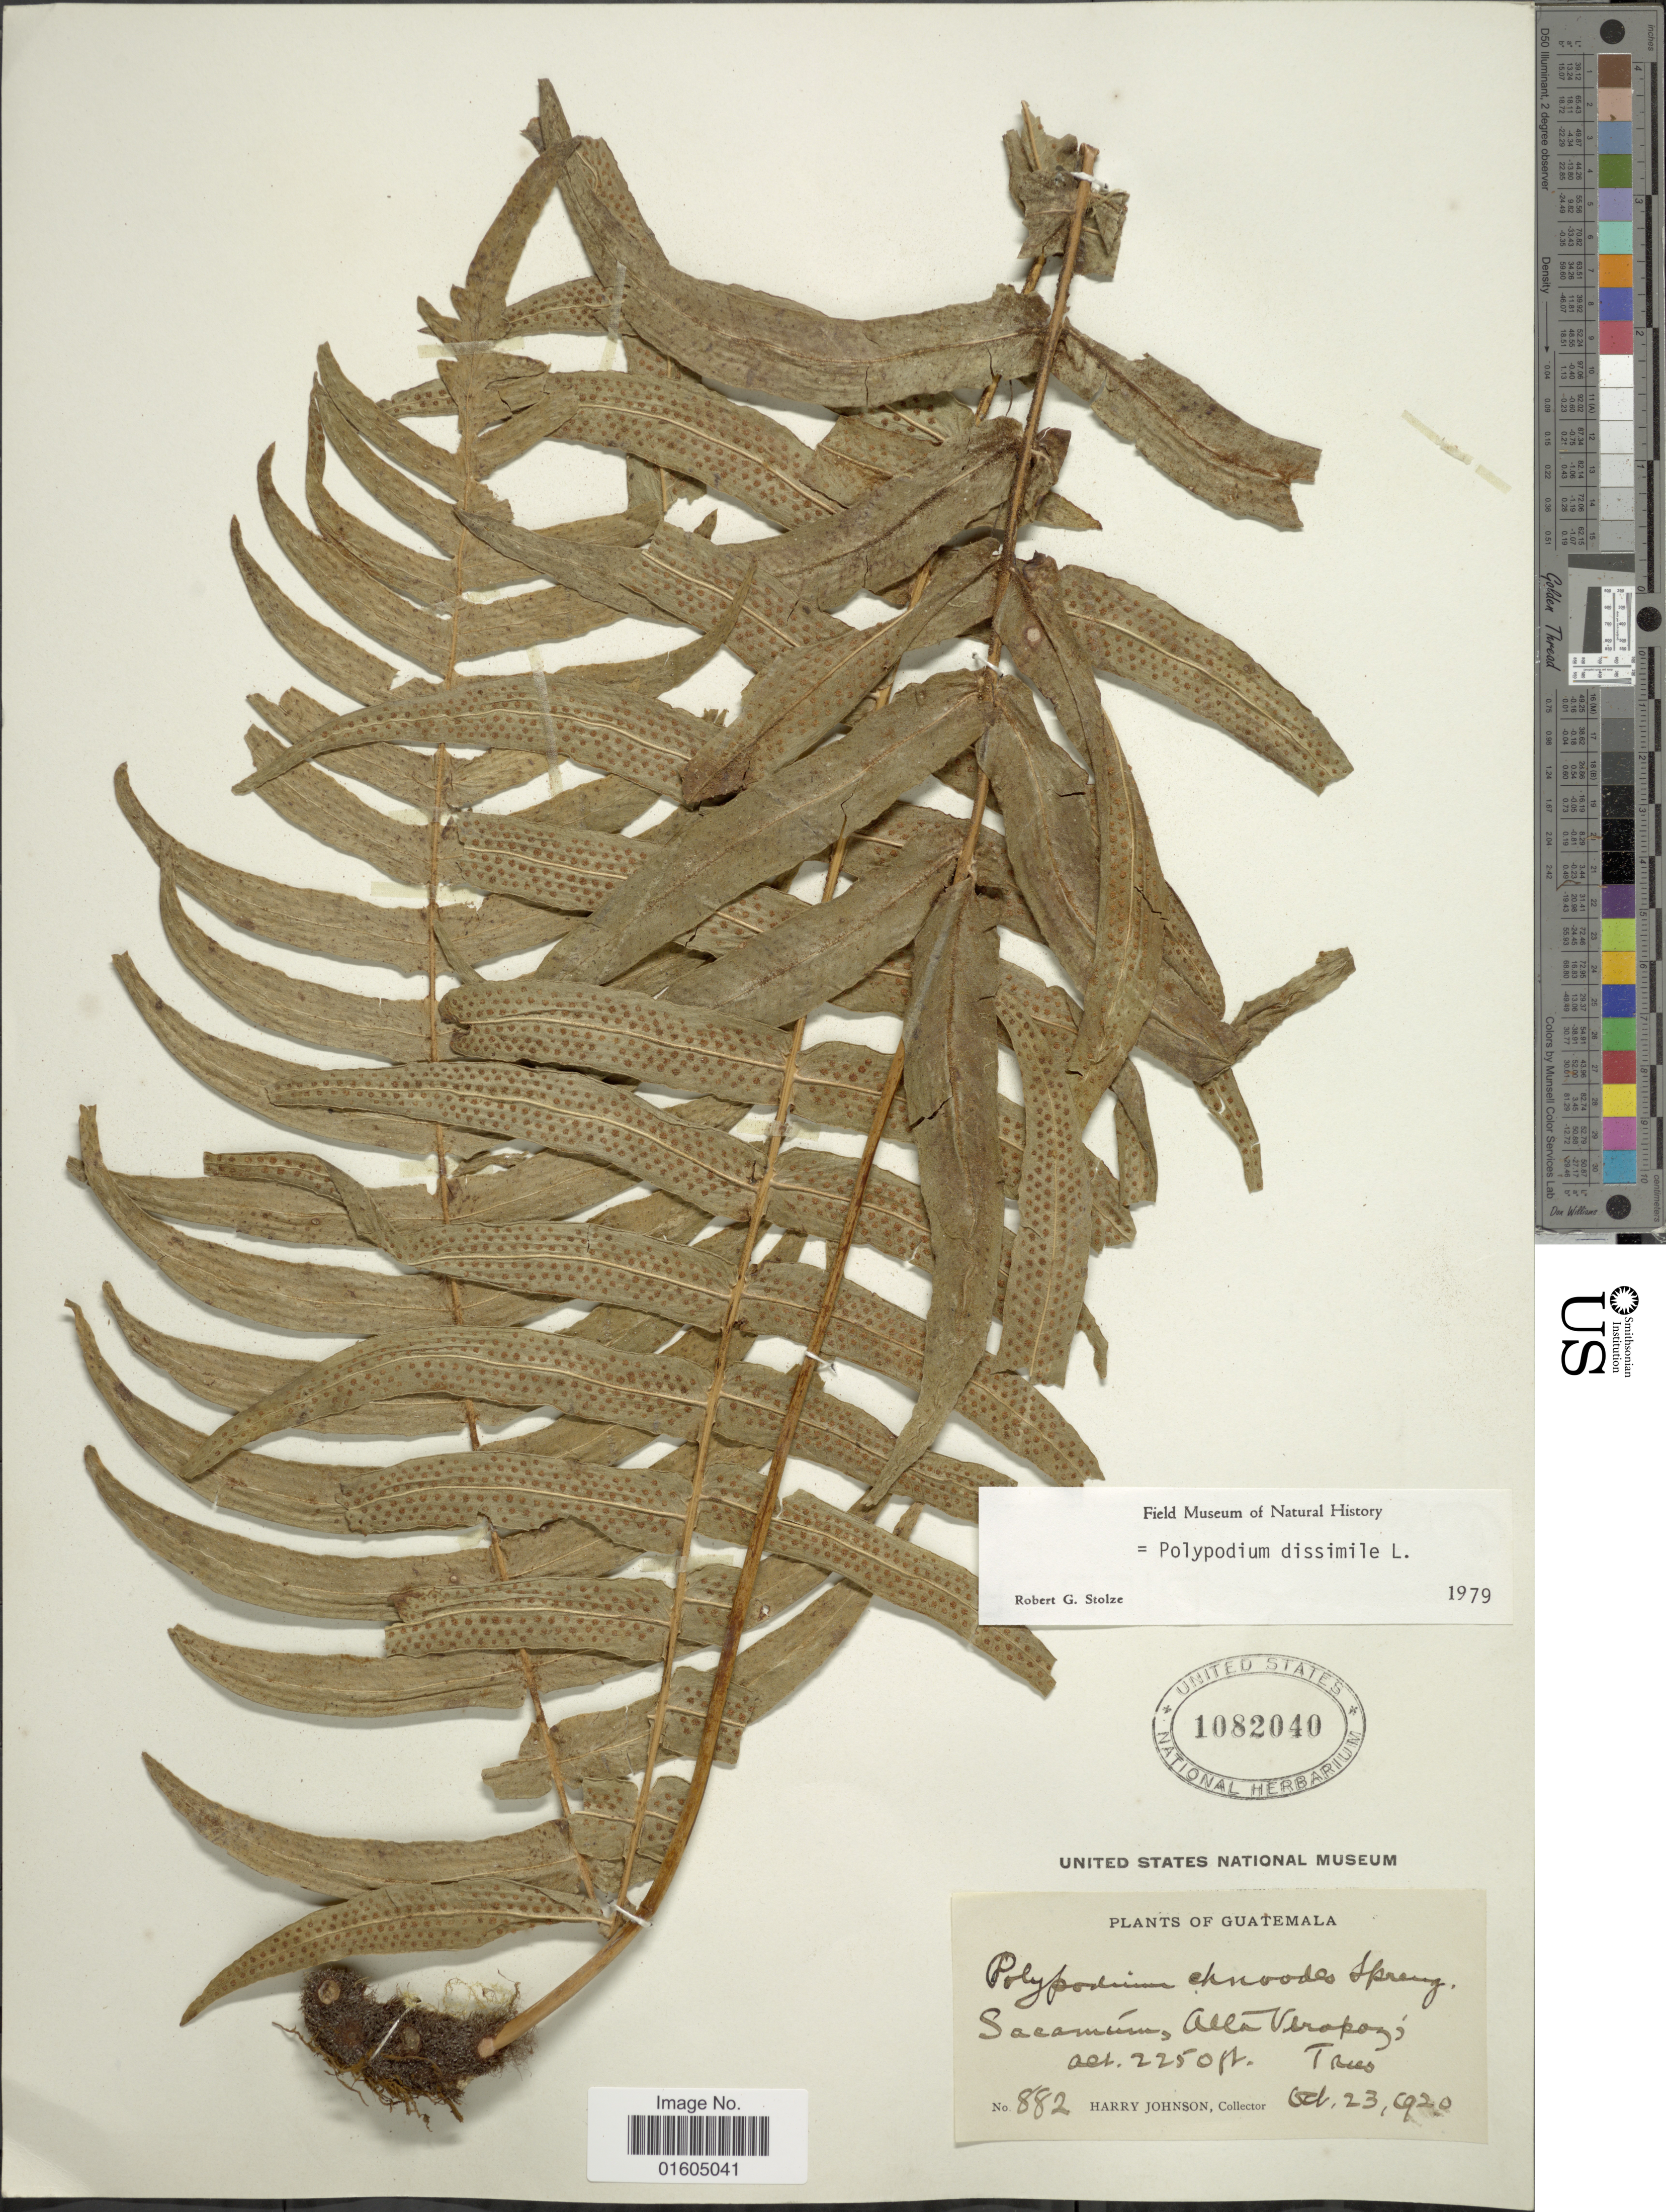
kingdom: Plantae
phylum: Tracheophyta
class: Polypodiopsida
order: Polypodiales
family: Polypodiaceae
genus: Serpocaulon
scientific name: Serpocaulon dissimile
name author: (L.) A.R. Sm.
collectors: H. Johnson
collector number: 882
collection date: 1920-10-23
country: Guatemala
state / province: Alta Verapaz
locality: Guatemala. Sacamum, Alta Verapaz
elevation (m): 686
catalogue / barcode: US 1082040